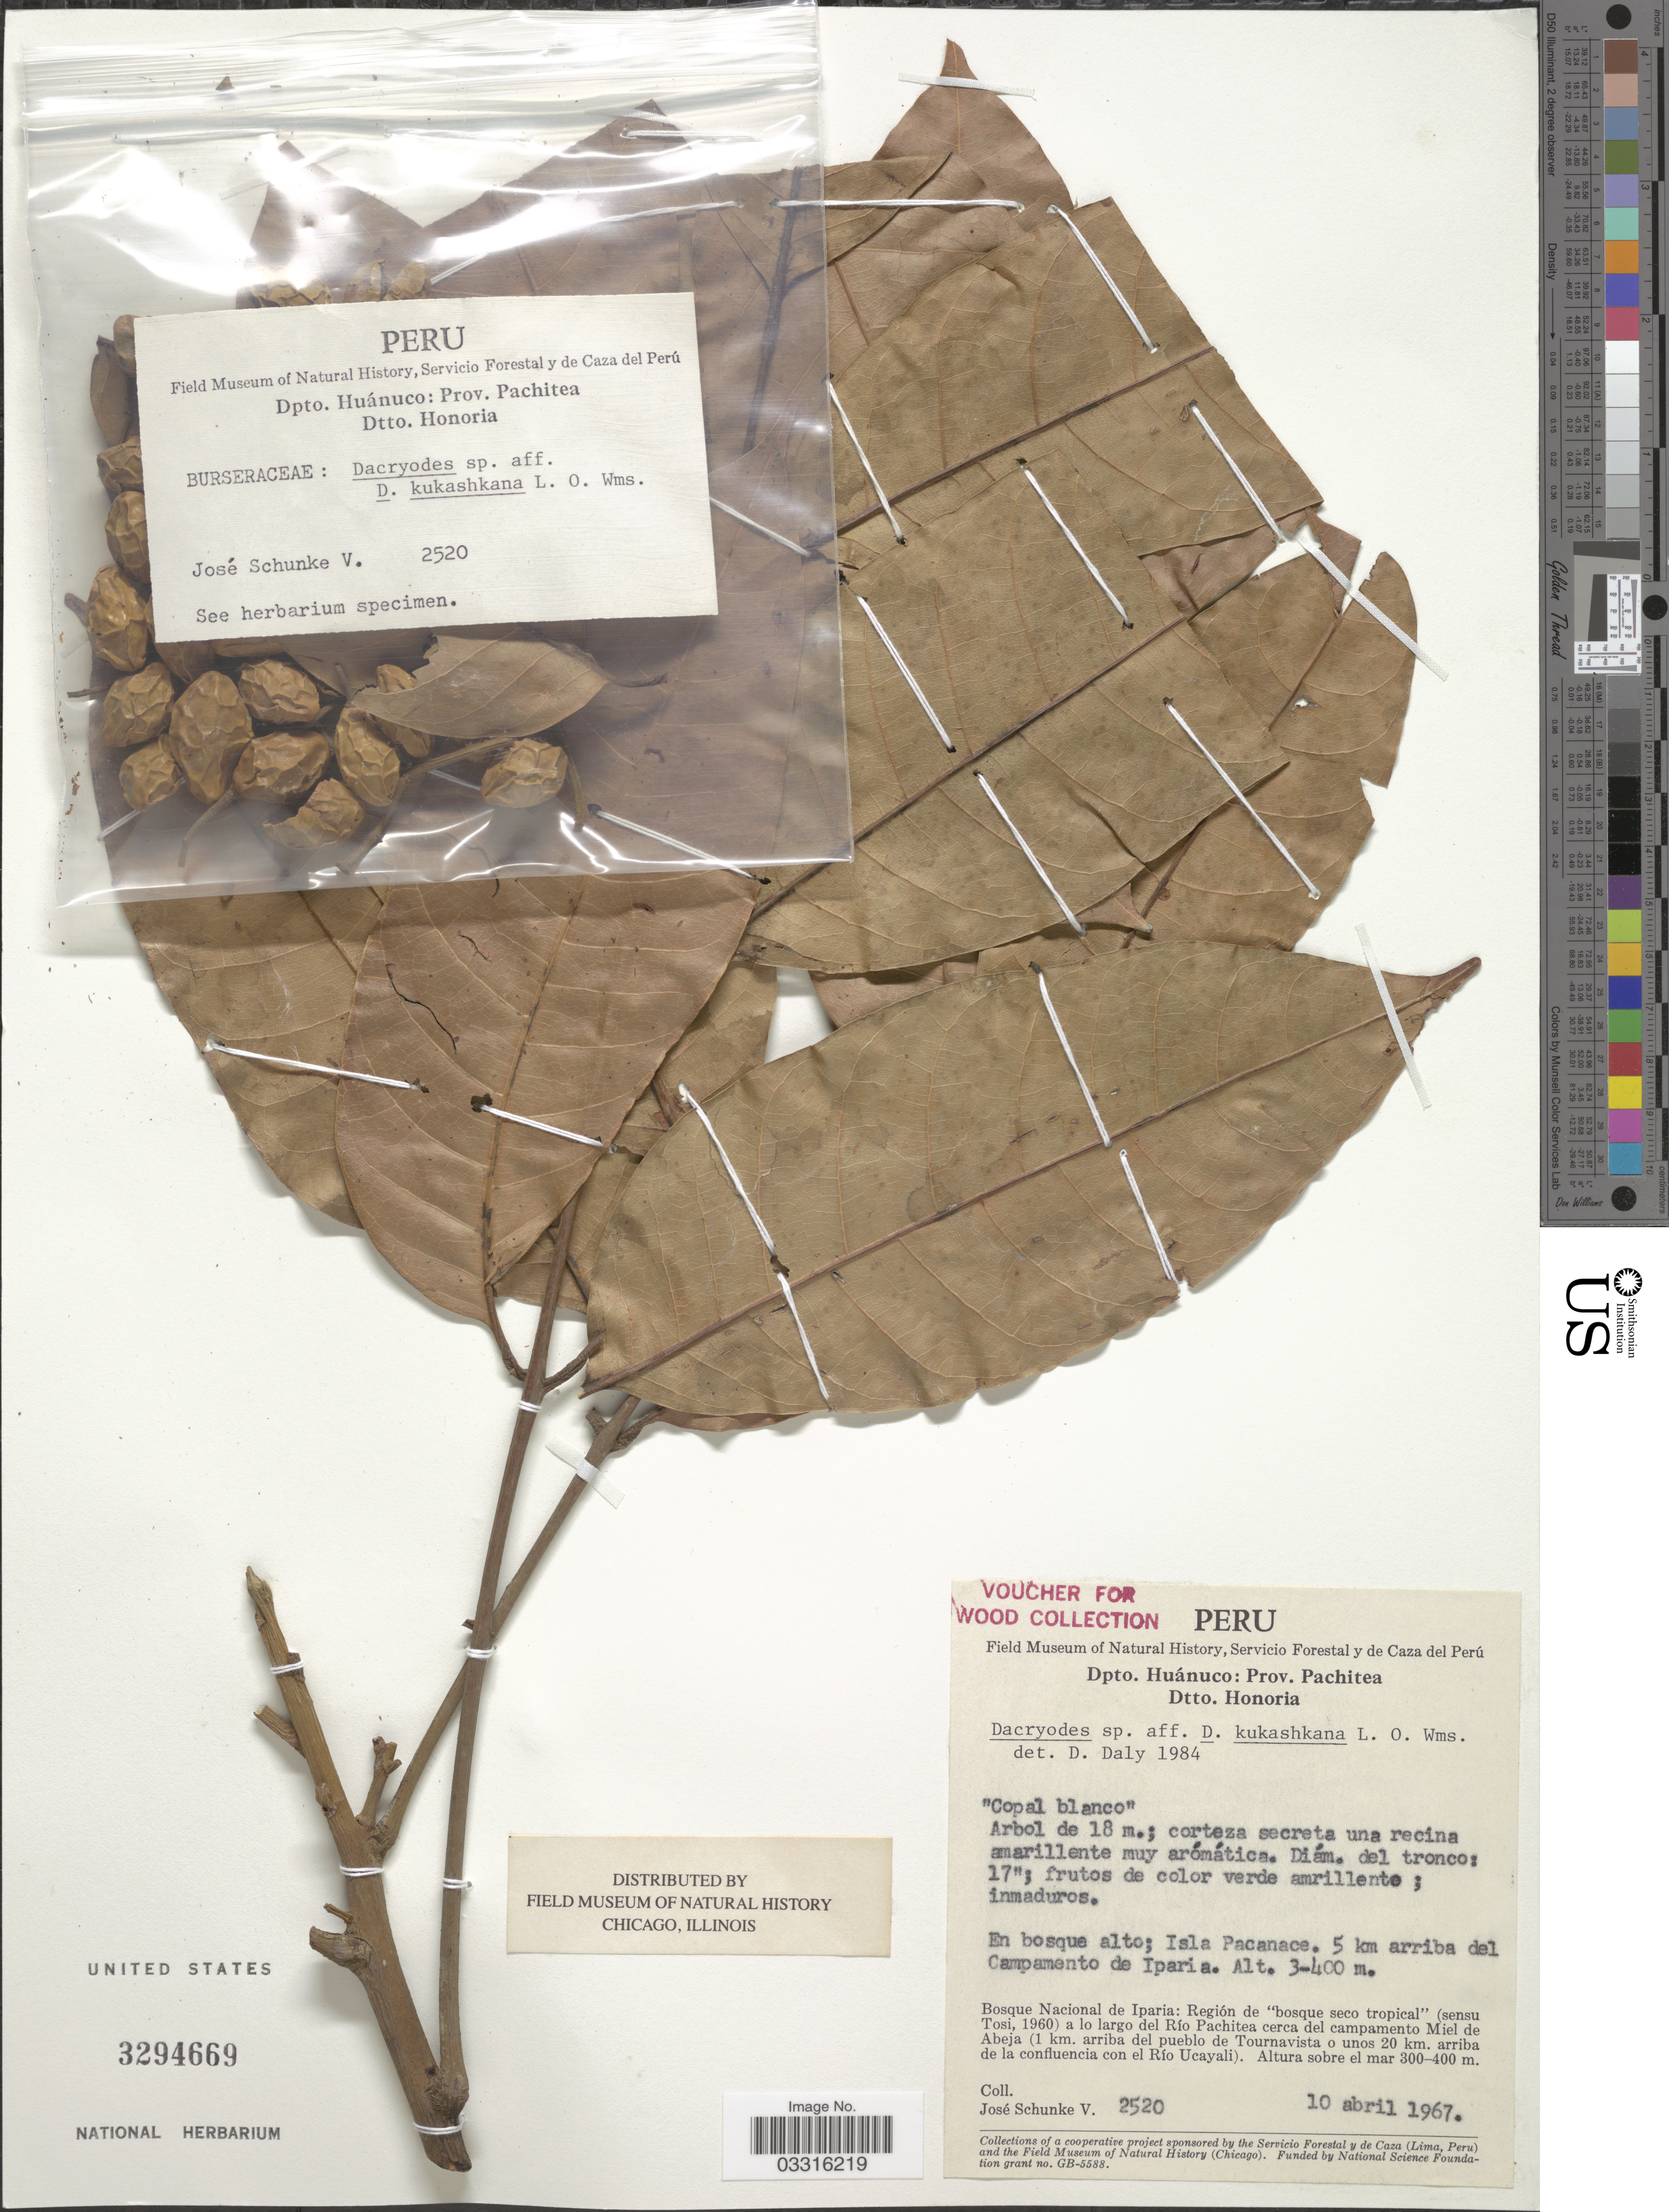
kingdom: Plantae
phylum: Tracheophyta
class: Magnoliopsida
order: Sapindales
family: Burseraceae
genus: Dacryodes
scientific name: Dacryodes kukachkana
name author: L.O. Williams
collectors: J. Schunke Vigo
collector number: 2520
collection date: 1967-04-10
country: Peru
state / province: Huánuco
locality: Dpto. Huánuco: Prov. Pachitea, Dtto. Honoria, En bosque alto; Isla Pacanacae, 5 km arriba del Campamento de Iparia.Bosque Nacional de Iparia: Región de "bosque seco tropical" (sensu Tosi, 1960) a lo largo del Río Pachitea cerca del campamento Miel de Abeja (1 km, arriba del pueblo de Tournavista o unos 20 km. arriba de la confluencia con el Río Ucayali).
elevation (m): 300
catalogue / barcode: US 3294669